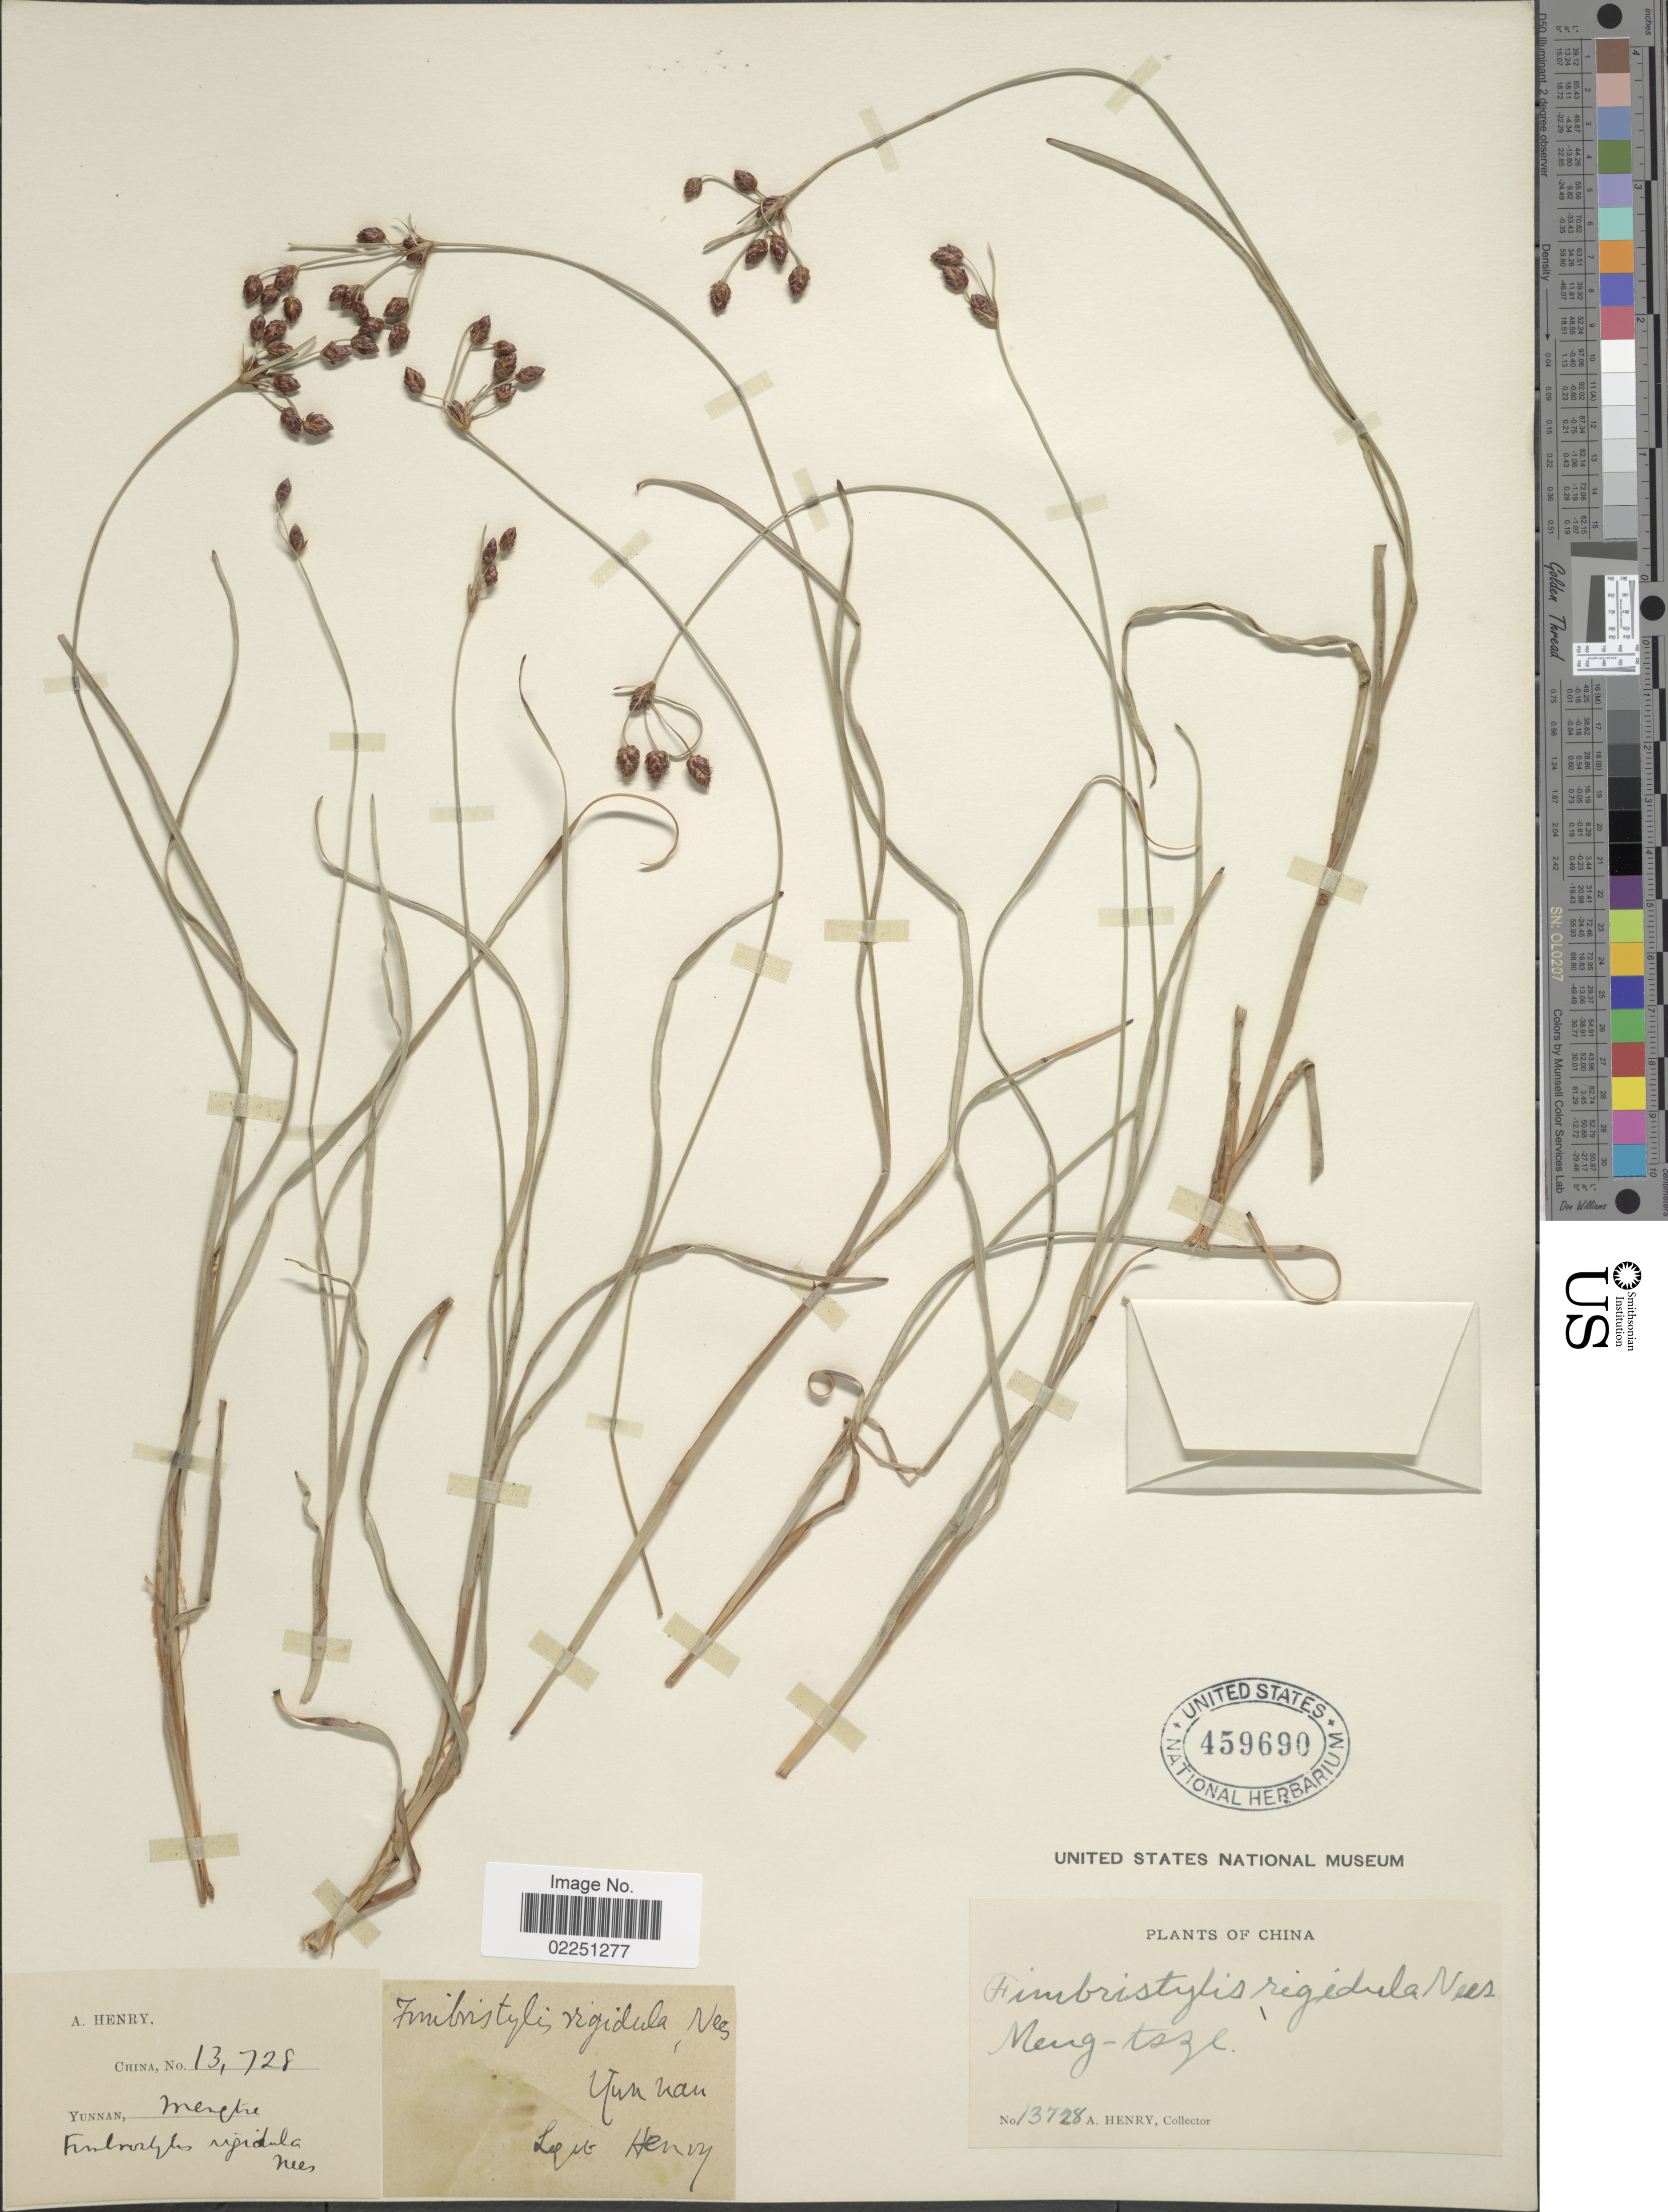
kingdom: Plantae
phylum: Tracheophyta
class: Liliopsida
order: Poales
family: Cyperaceae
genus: Fimbristylis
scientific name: Fimbristylis rigidula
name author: Nees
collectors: A. Henry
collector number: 13728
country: China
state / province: Yunnan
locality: Mengtze.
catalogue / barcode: US 459690